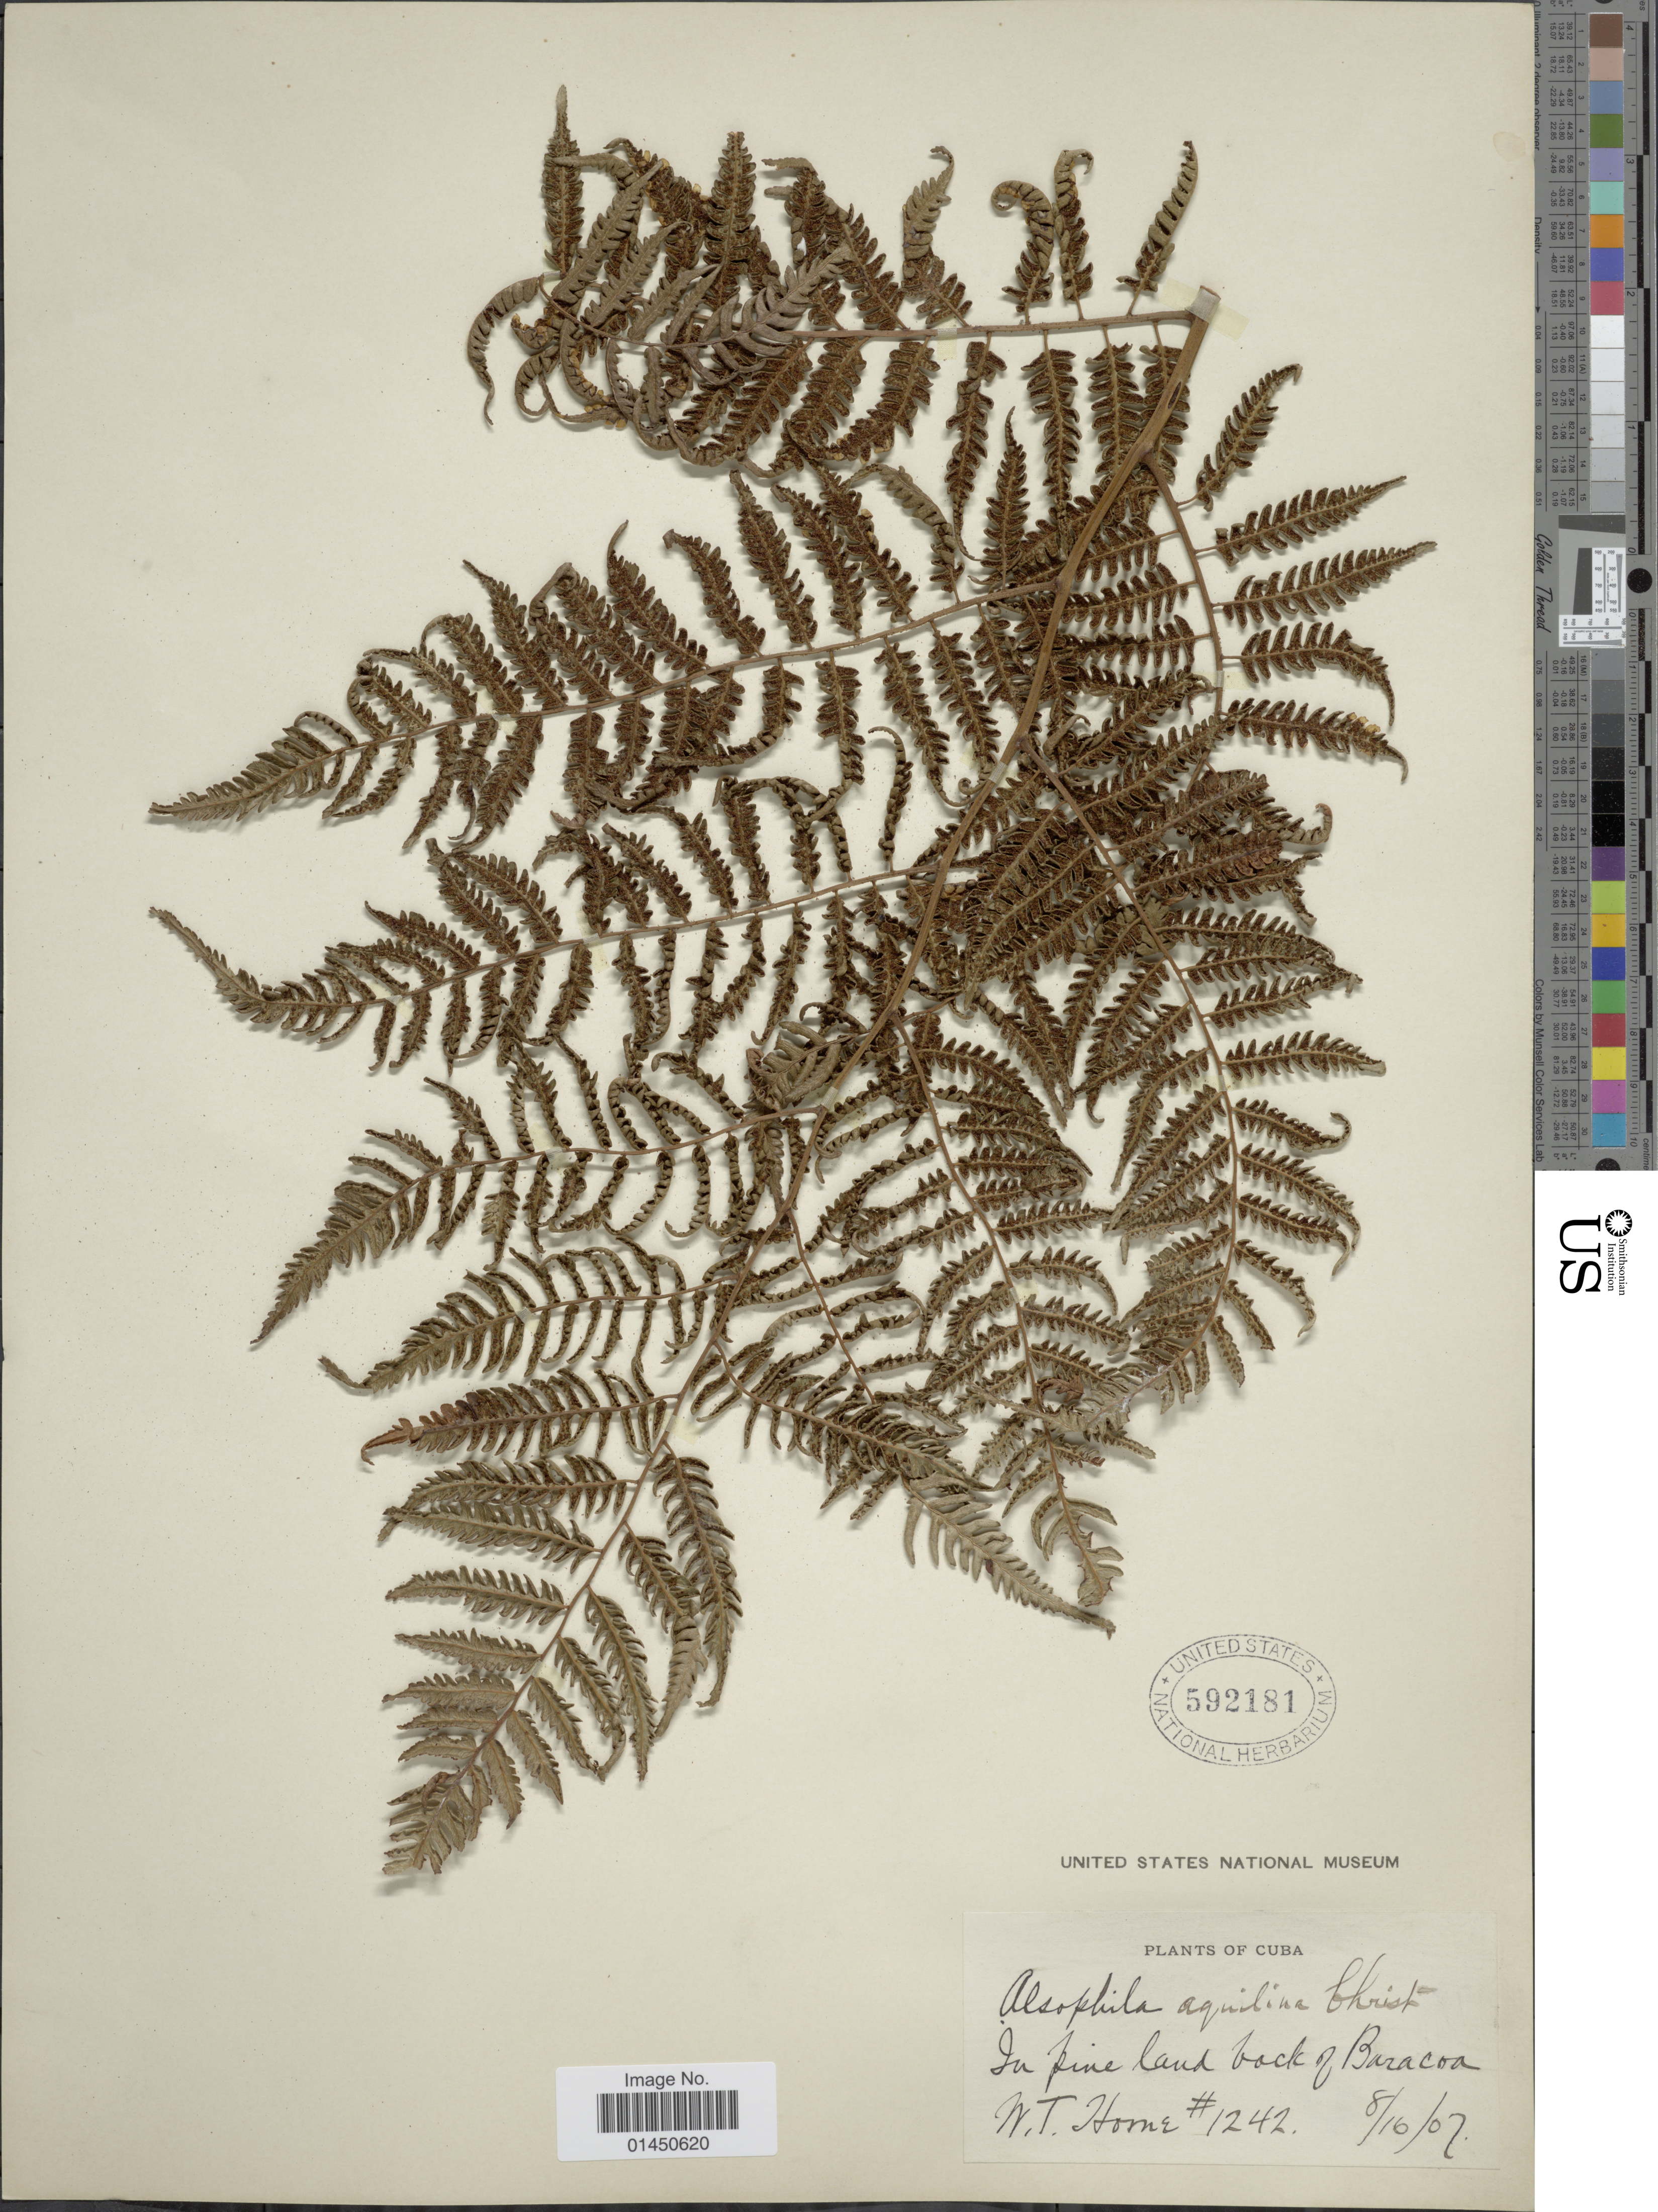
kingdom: Plantae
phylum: Tracheophyta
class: Polypodiopsida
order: Cyatheales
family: Cyatheaceae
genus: Cyathea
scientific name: Cyathea parvula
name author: (Jenman) Domin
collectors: W. T. Horne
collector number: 1242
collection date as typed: Transcribed d/m/y: 8/10/07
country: Cuba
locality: In pine land back of Baracoa.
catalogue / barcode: US 592181